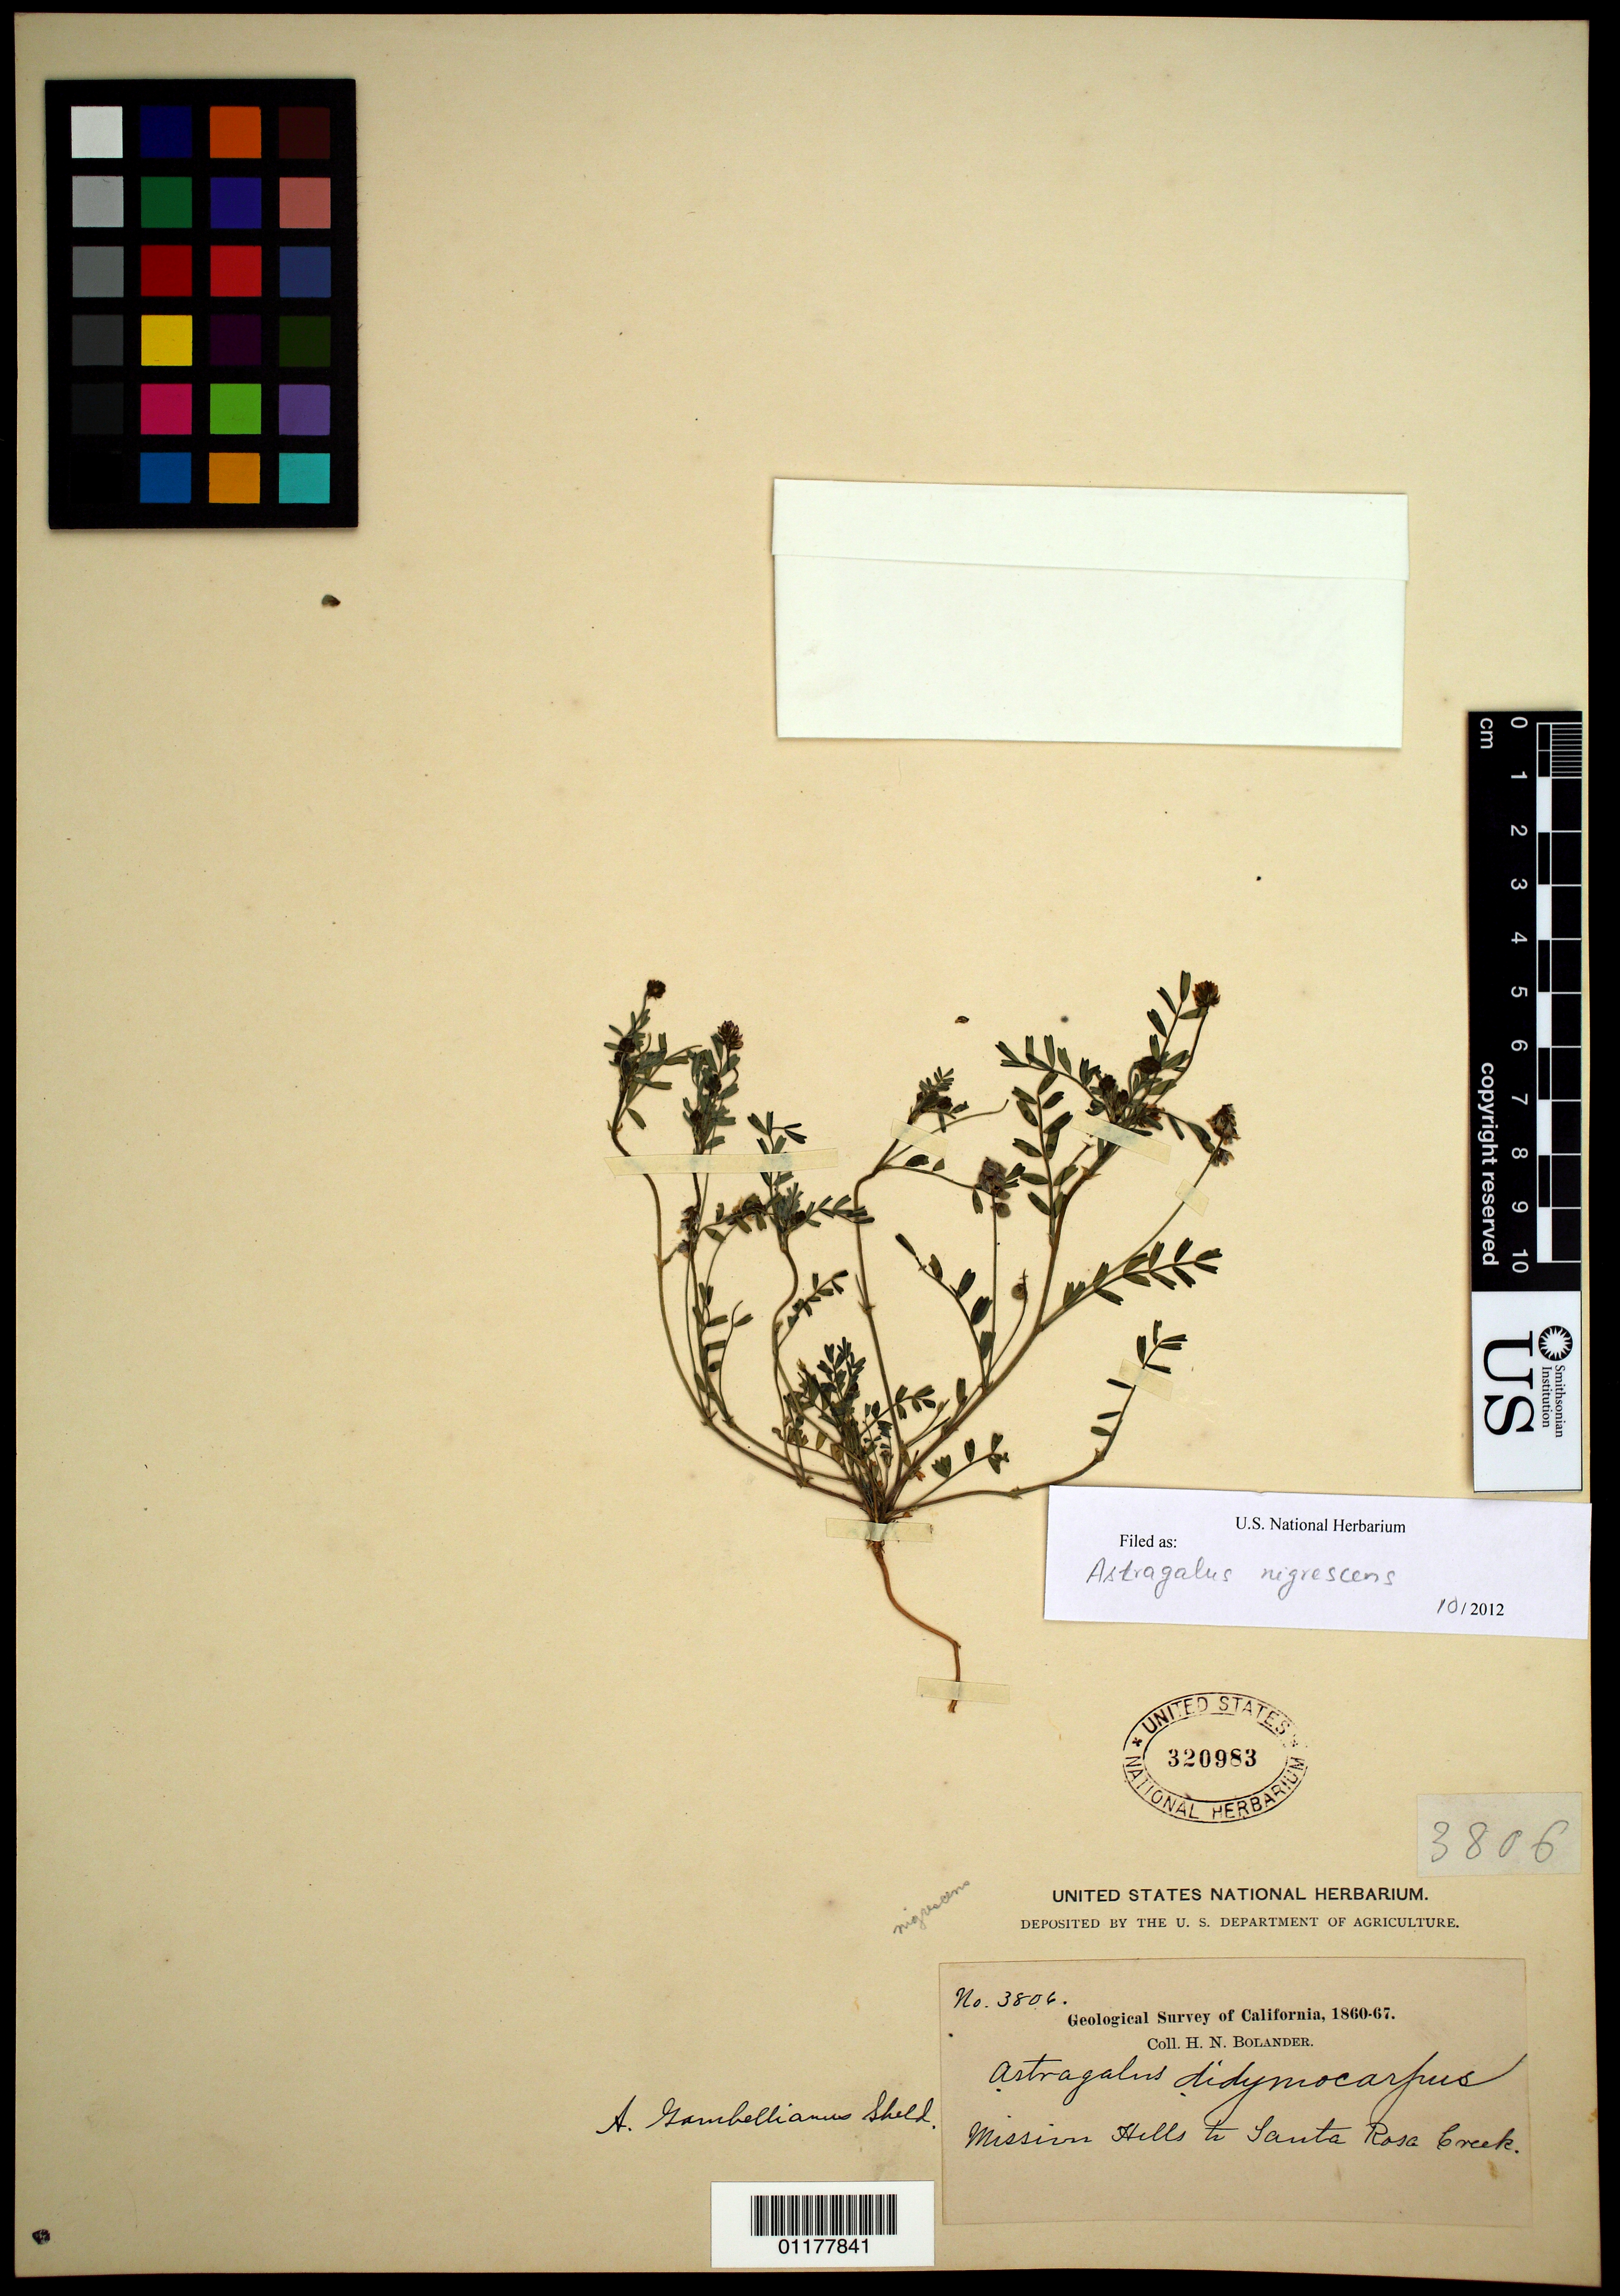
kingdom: Plantae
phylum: Tracheophyta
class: Magnoliopsida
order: Fabales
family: Fabaceae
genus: Astragalus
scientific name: Astragalus nigrescens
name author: Pall.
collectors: H. Bolander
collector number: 3806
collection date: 1860/1867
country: United States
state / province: California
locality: Mission Hills to Santa Rosa Creek.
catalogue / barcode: US 320983